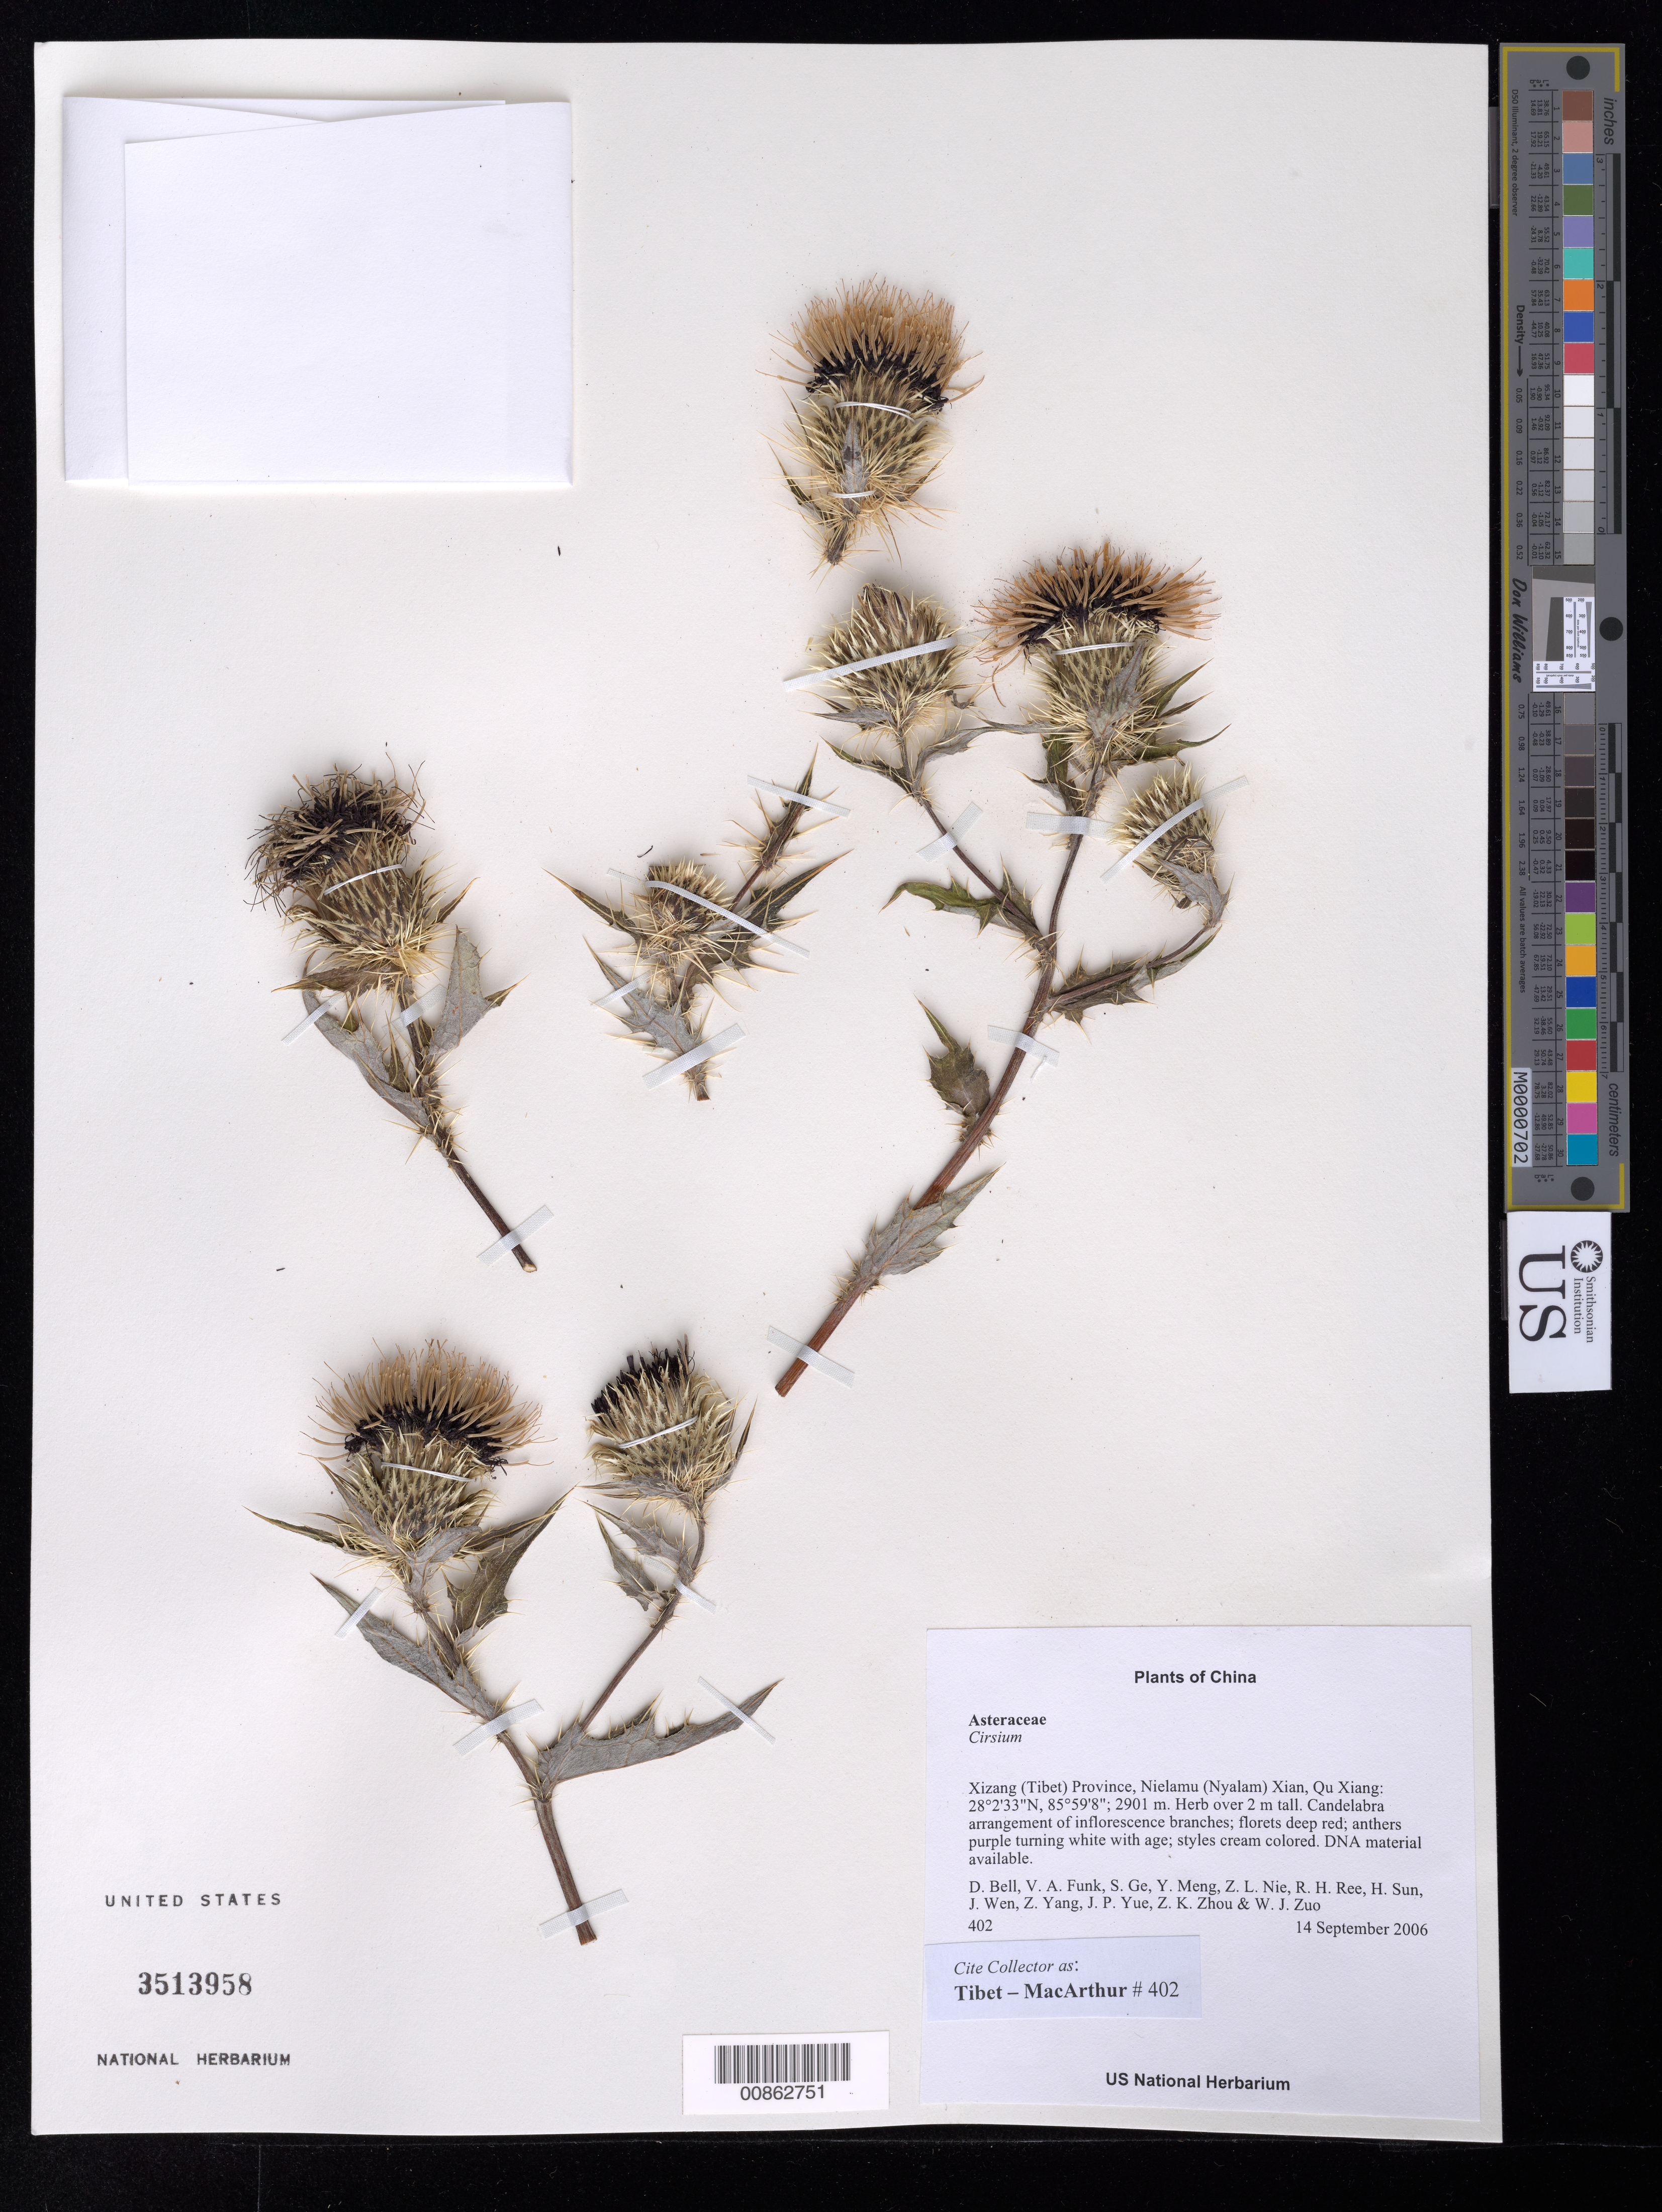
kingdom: Plantae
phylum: Tracheophyta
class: Magnoliopsida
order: Asterales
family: Asteraceae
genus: Cousinia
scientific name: Cousinia sp.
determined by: Yilin Chen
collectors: Tibet-MacArthur, D. A. Bell, V. Funk, S. Ge, Y. Meng, Z. Nie, R. Ree, H. Sun, J. Wen, Z. Yang, J. Yue, Z. Zhou & W. Zuo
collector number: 402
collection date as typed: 14 Sep 2006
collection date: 2006-09-14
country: China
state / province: Xizang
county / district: Nielamu (Nyalam) Xian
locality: Qu Xiang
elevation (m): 2901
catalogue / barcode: US 3513958